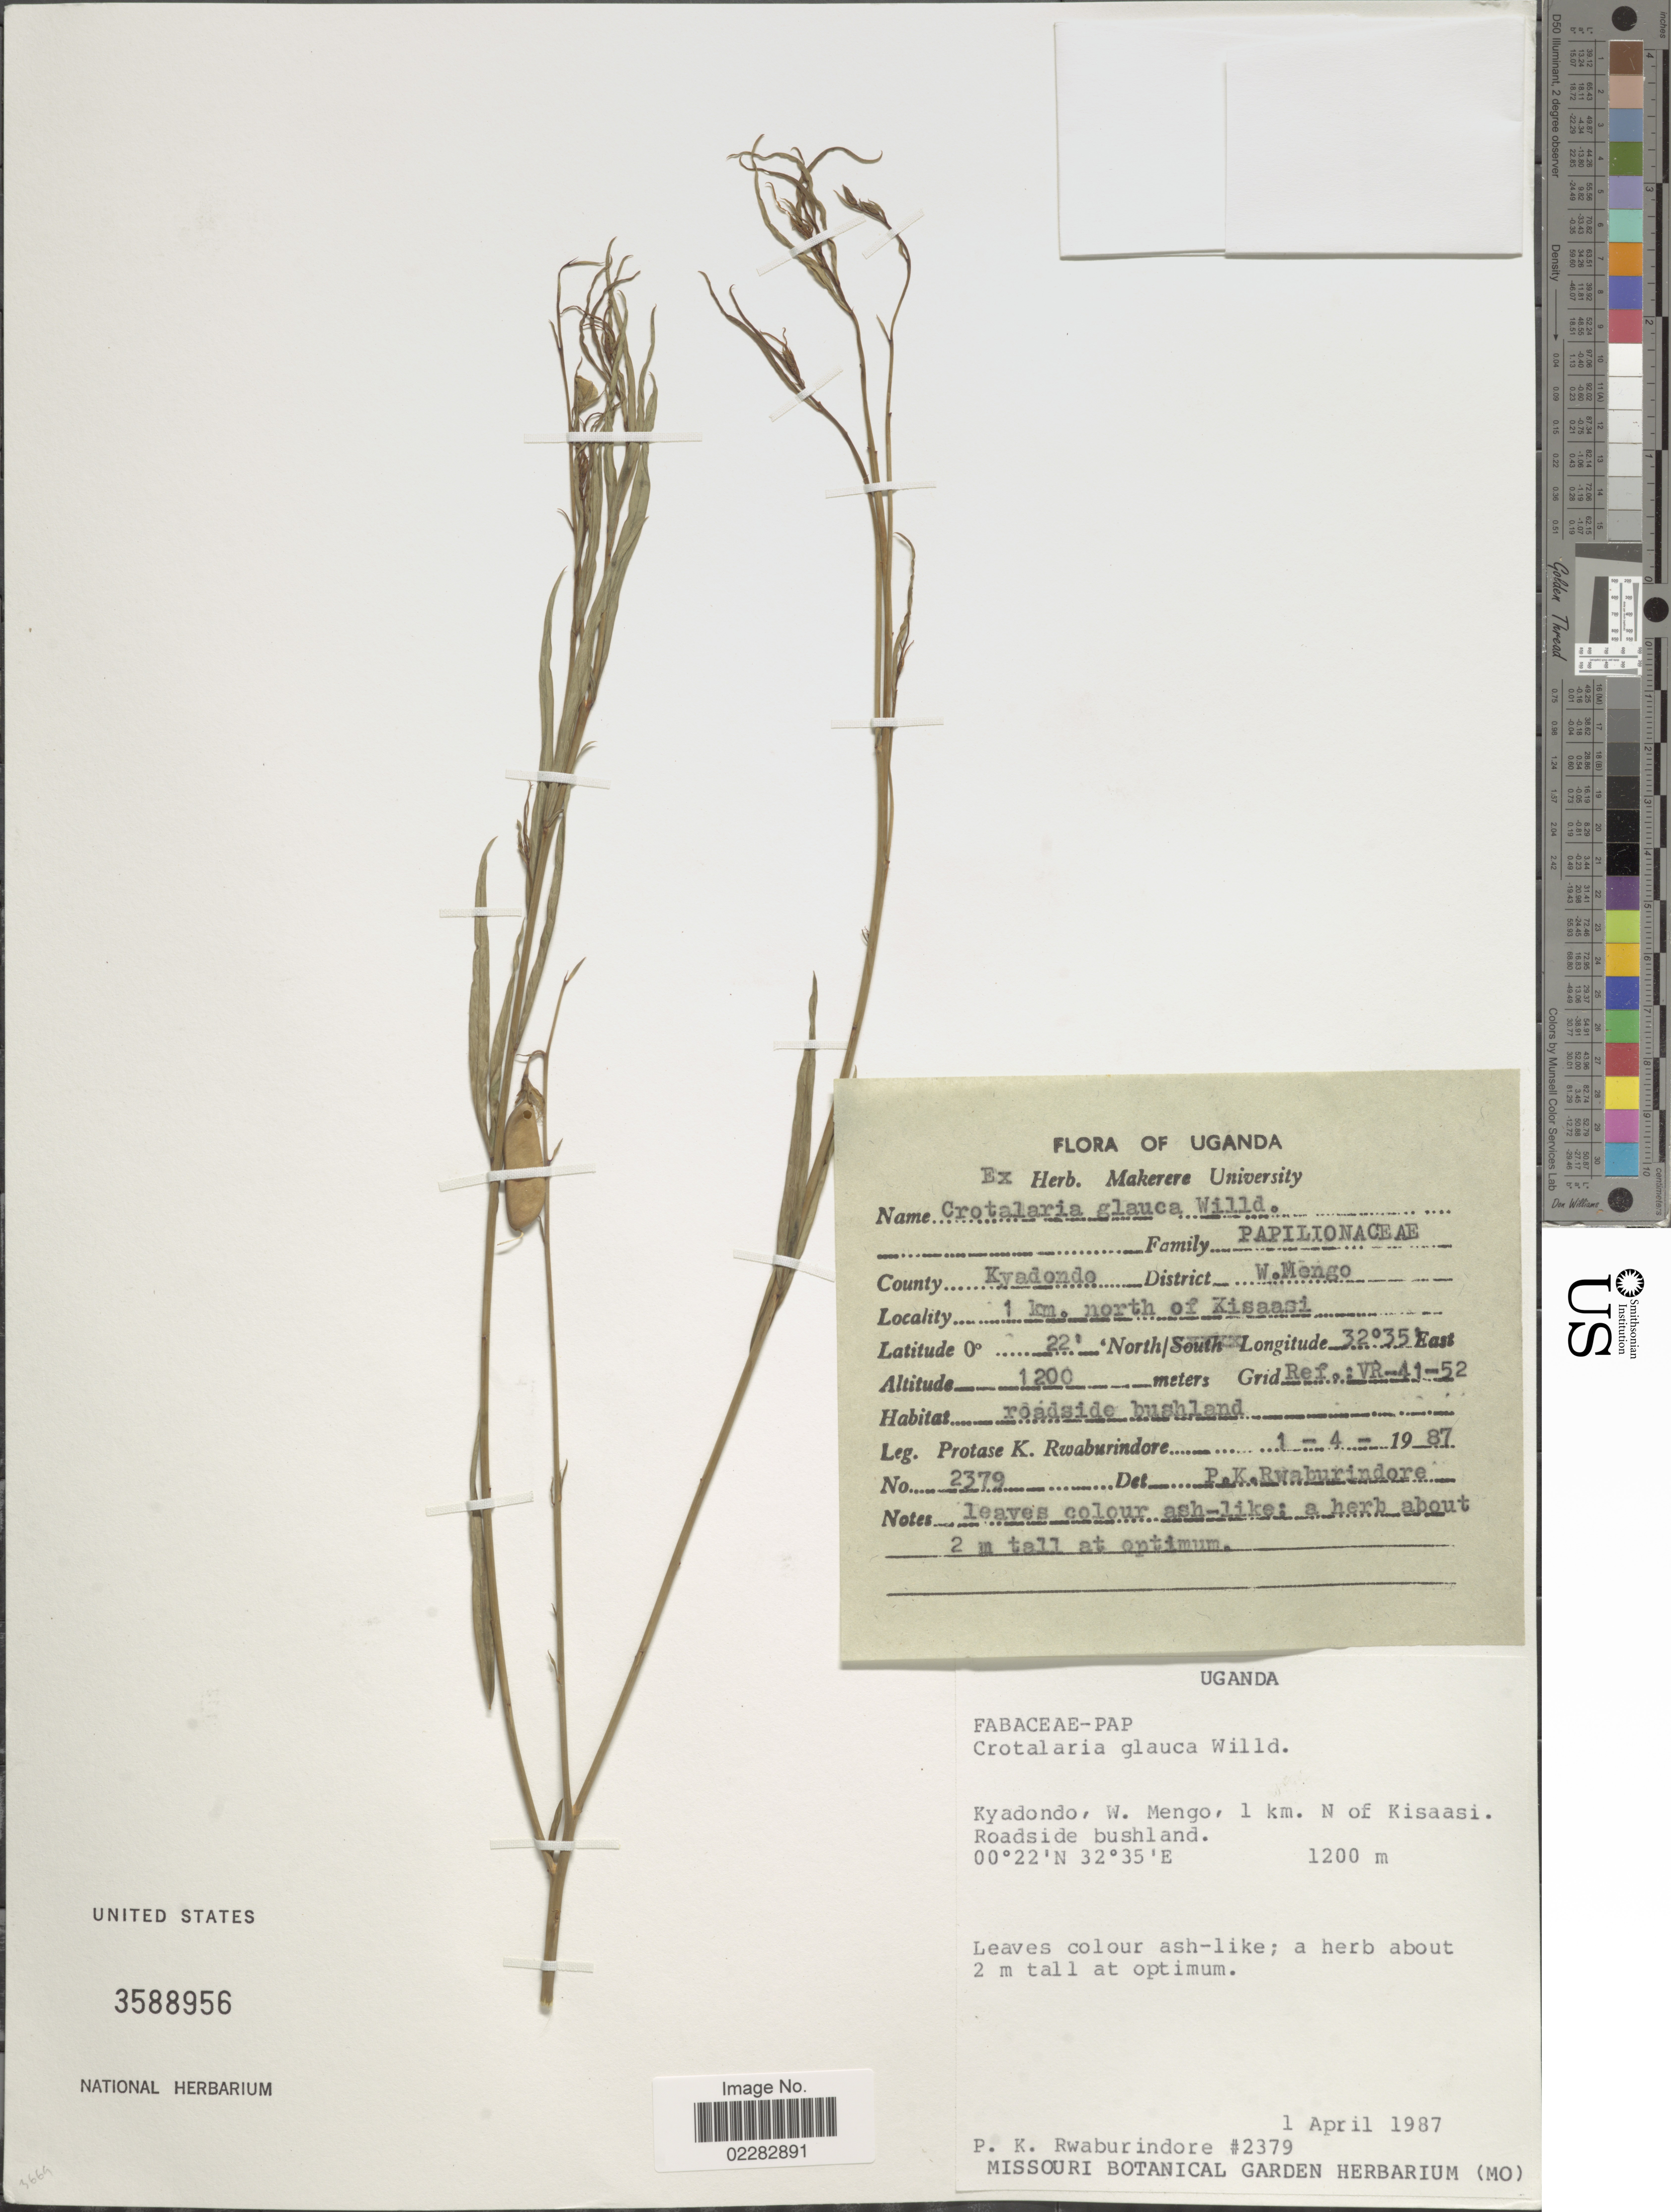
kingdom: Plantae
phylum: Tracheophyta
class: Magnoliopsida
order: Fabales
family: Fabaceae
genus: Crotalaria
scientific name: Crotalaria glauca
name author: Willd.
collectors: P. Rwaburindore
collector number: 2379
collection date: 1987-04-01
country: Uganda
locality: County Kyadondo, District W. Mengo, 1 km. N of Kisaasi, roadside bushland.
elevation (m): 1200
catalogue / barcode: US 3588956